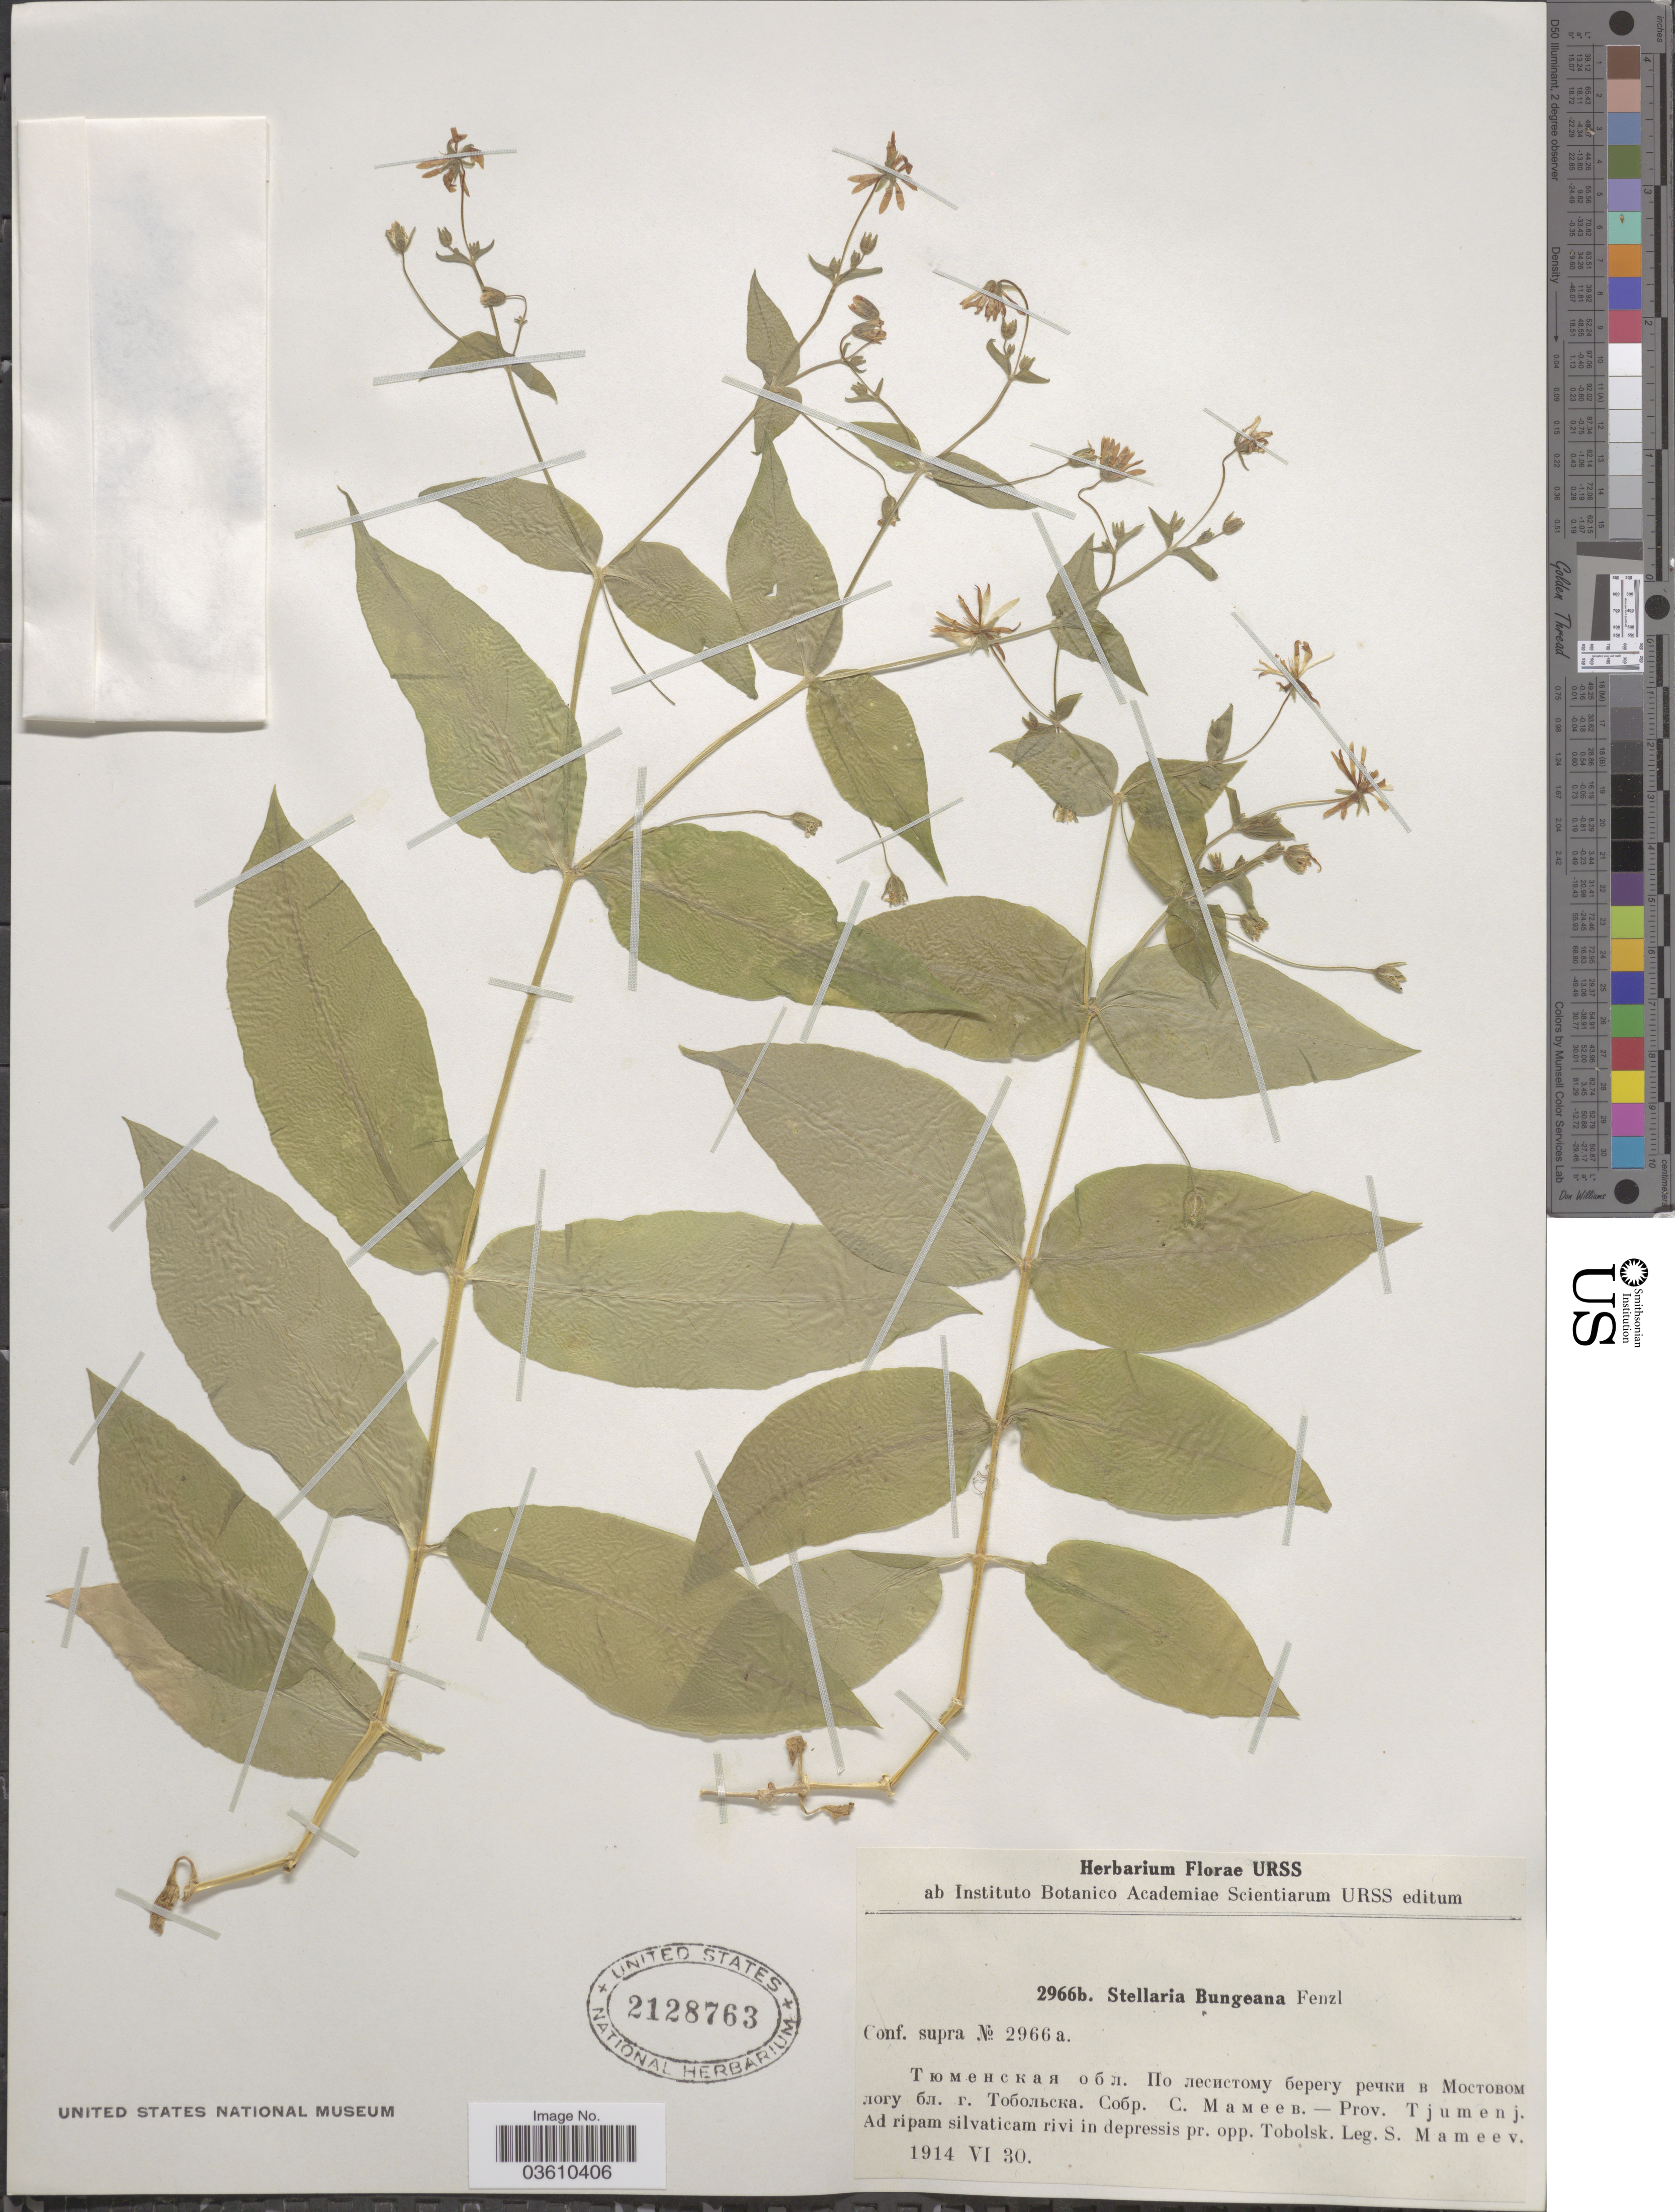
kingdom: Plantae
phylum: Tracheophyta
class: Magnoliopsida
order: Caryophyllales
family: Caryophyllaceae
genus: Stellaria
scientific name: Stellaria bungeana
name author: Fenzl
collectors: S. Mameev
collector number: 2966b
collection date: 1914-06-30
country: Russian Federation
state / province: Tyumen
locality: Prov. Tjumenj. Ad ripam silvaticam rivi in depressis pr. opp. Tobolsk.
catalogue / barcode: US 2128763